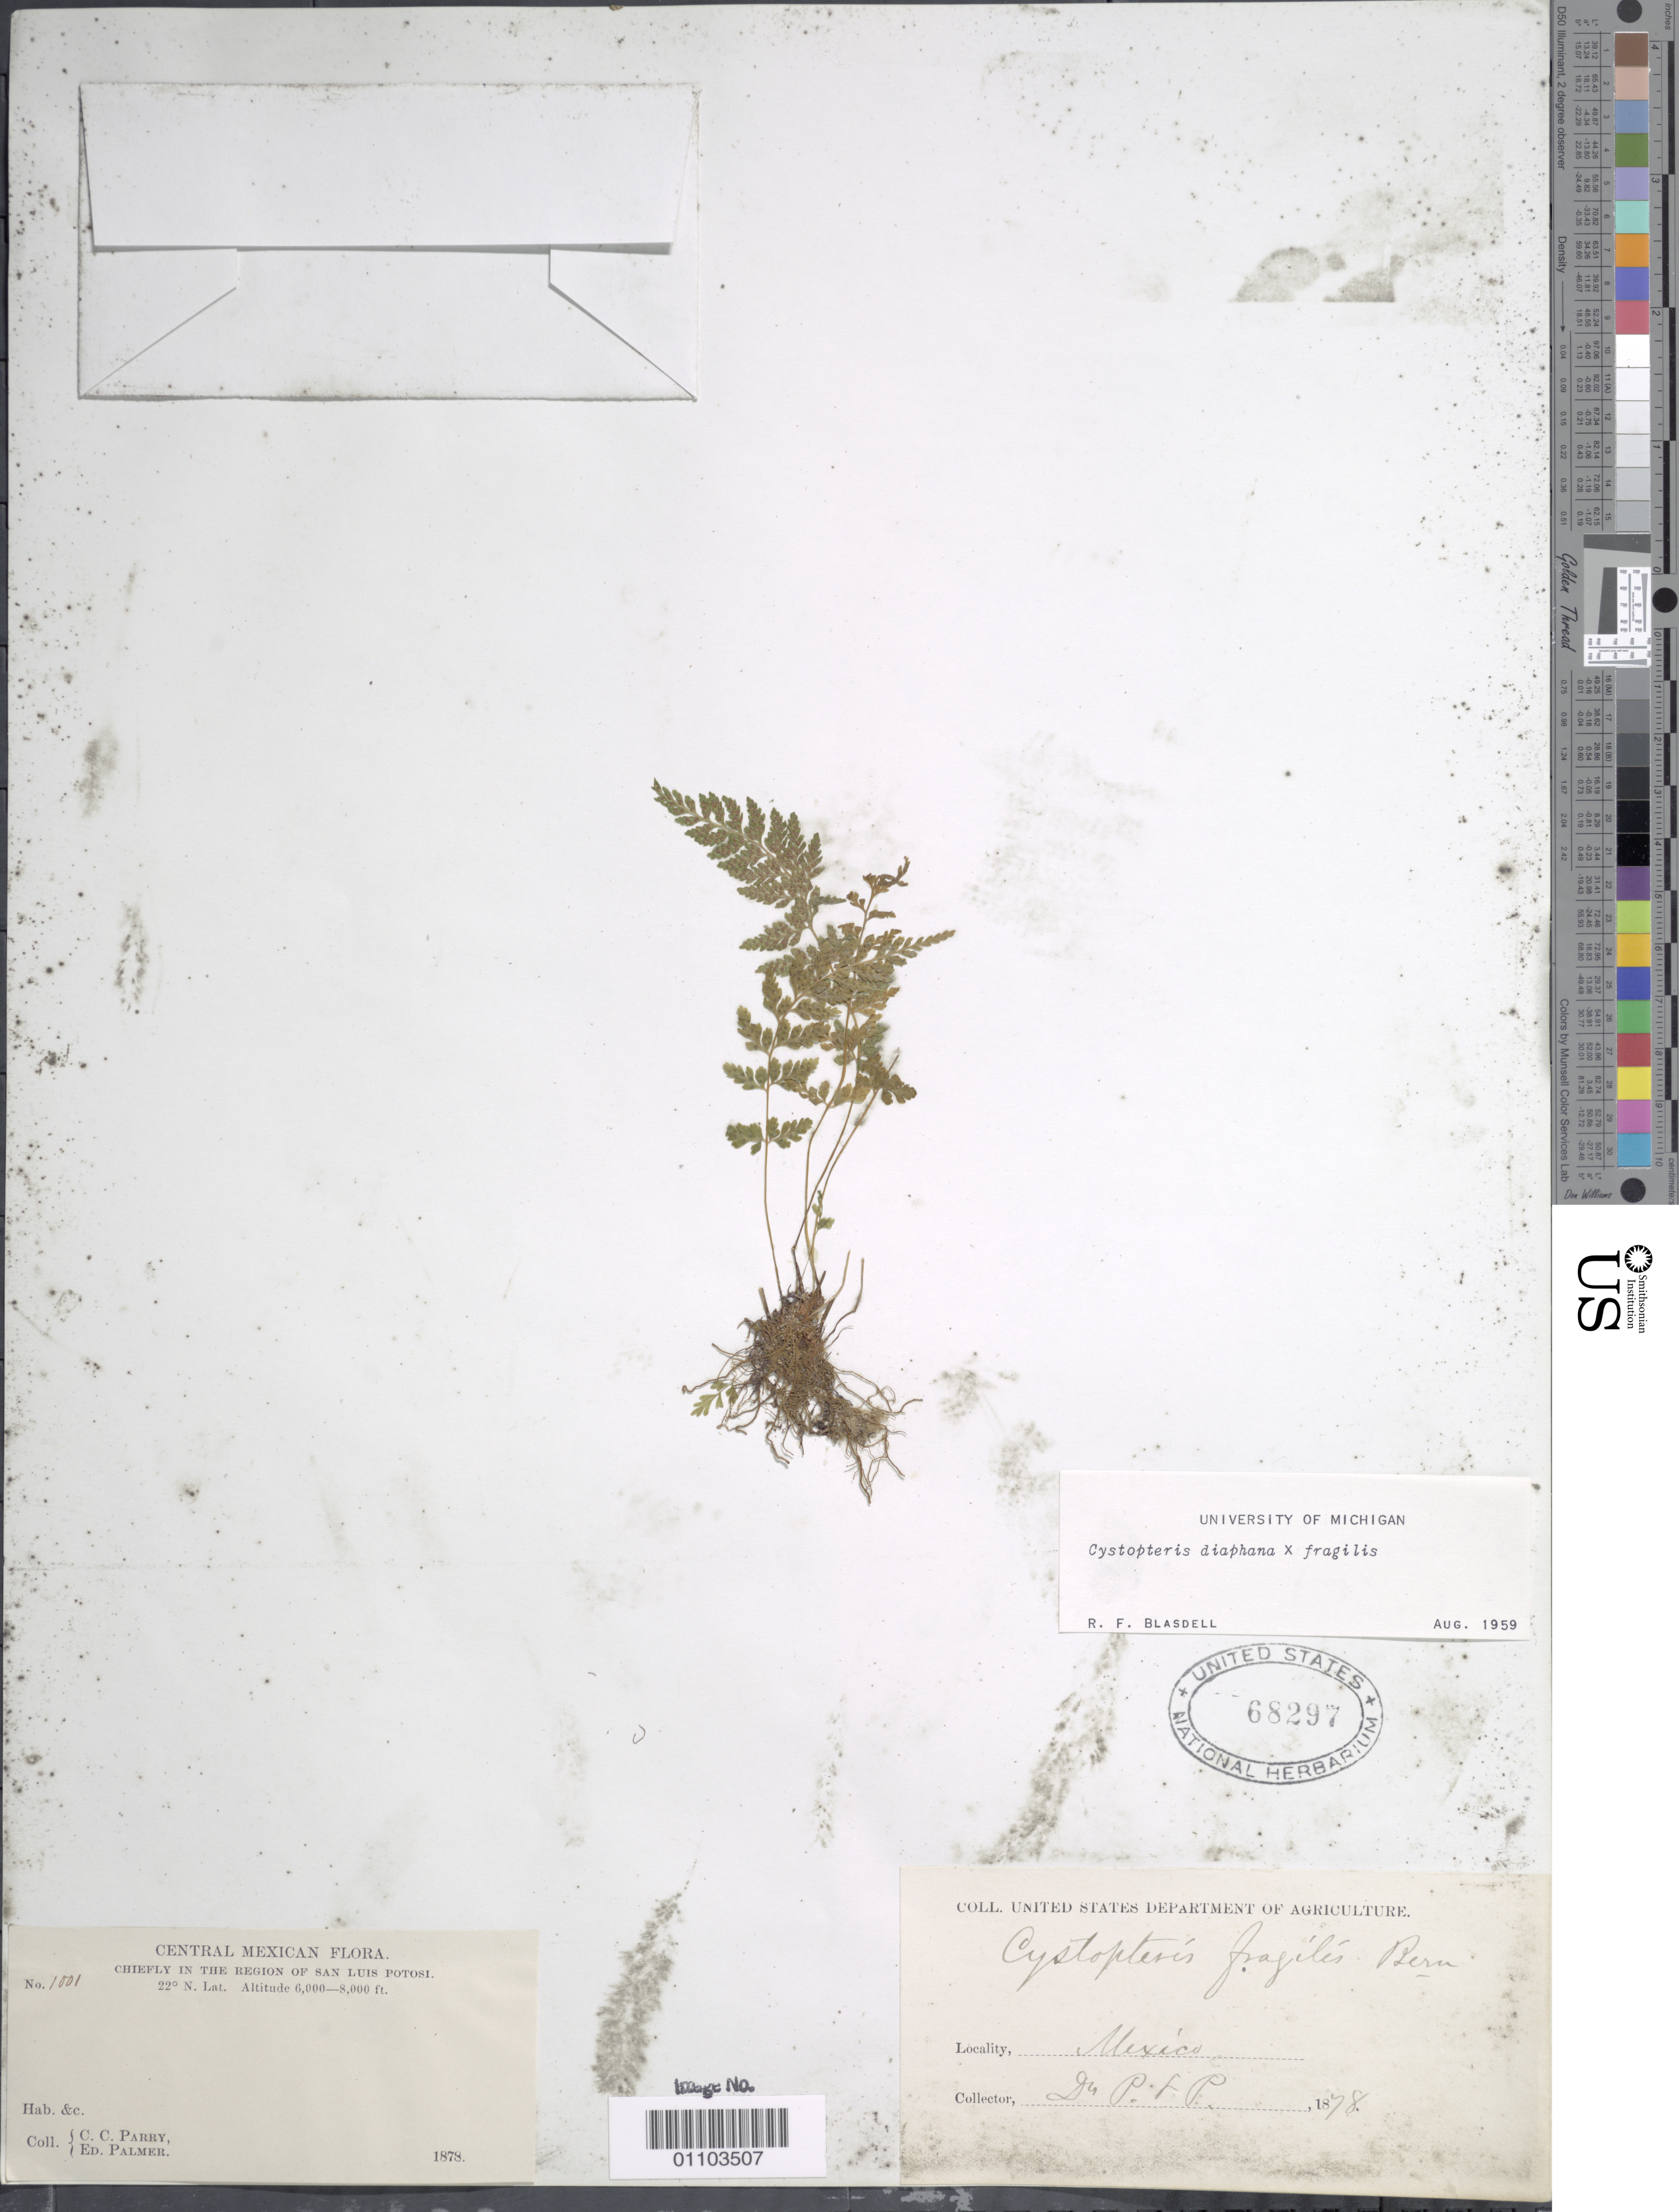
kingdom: Plantae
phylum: Tracheophyta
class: Polypodiopsida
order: Polypodiales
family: Cystopteridaceae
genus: Cystopteris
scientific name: Cystopteris diaphana x C. fragilis (L.) Bernh.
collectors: C. C. Parry & E. Palmer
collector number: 1001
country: Mexico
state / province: San Luis Potosí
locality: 22 N lat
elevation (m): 1829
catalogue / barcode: US 68297